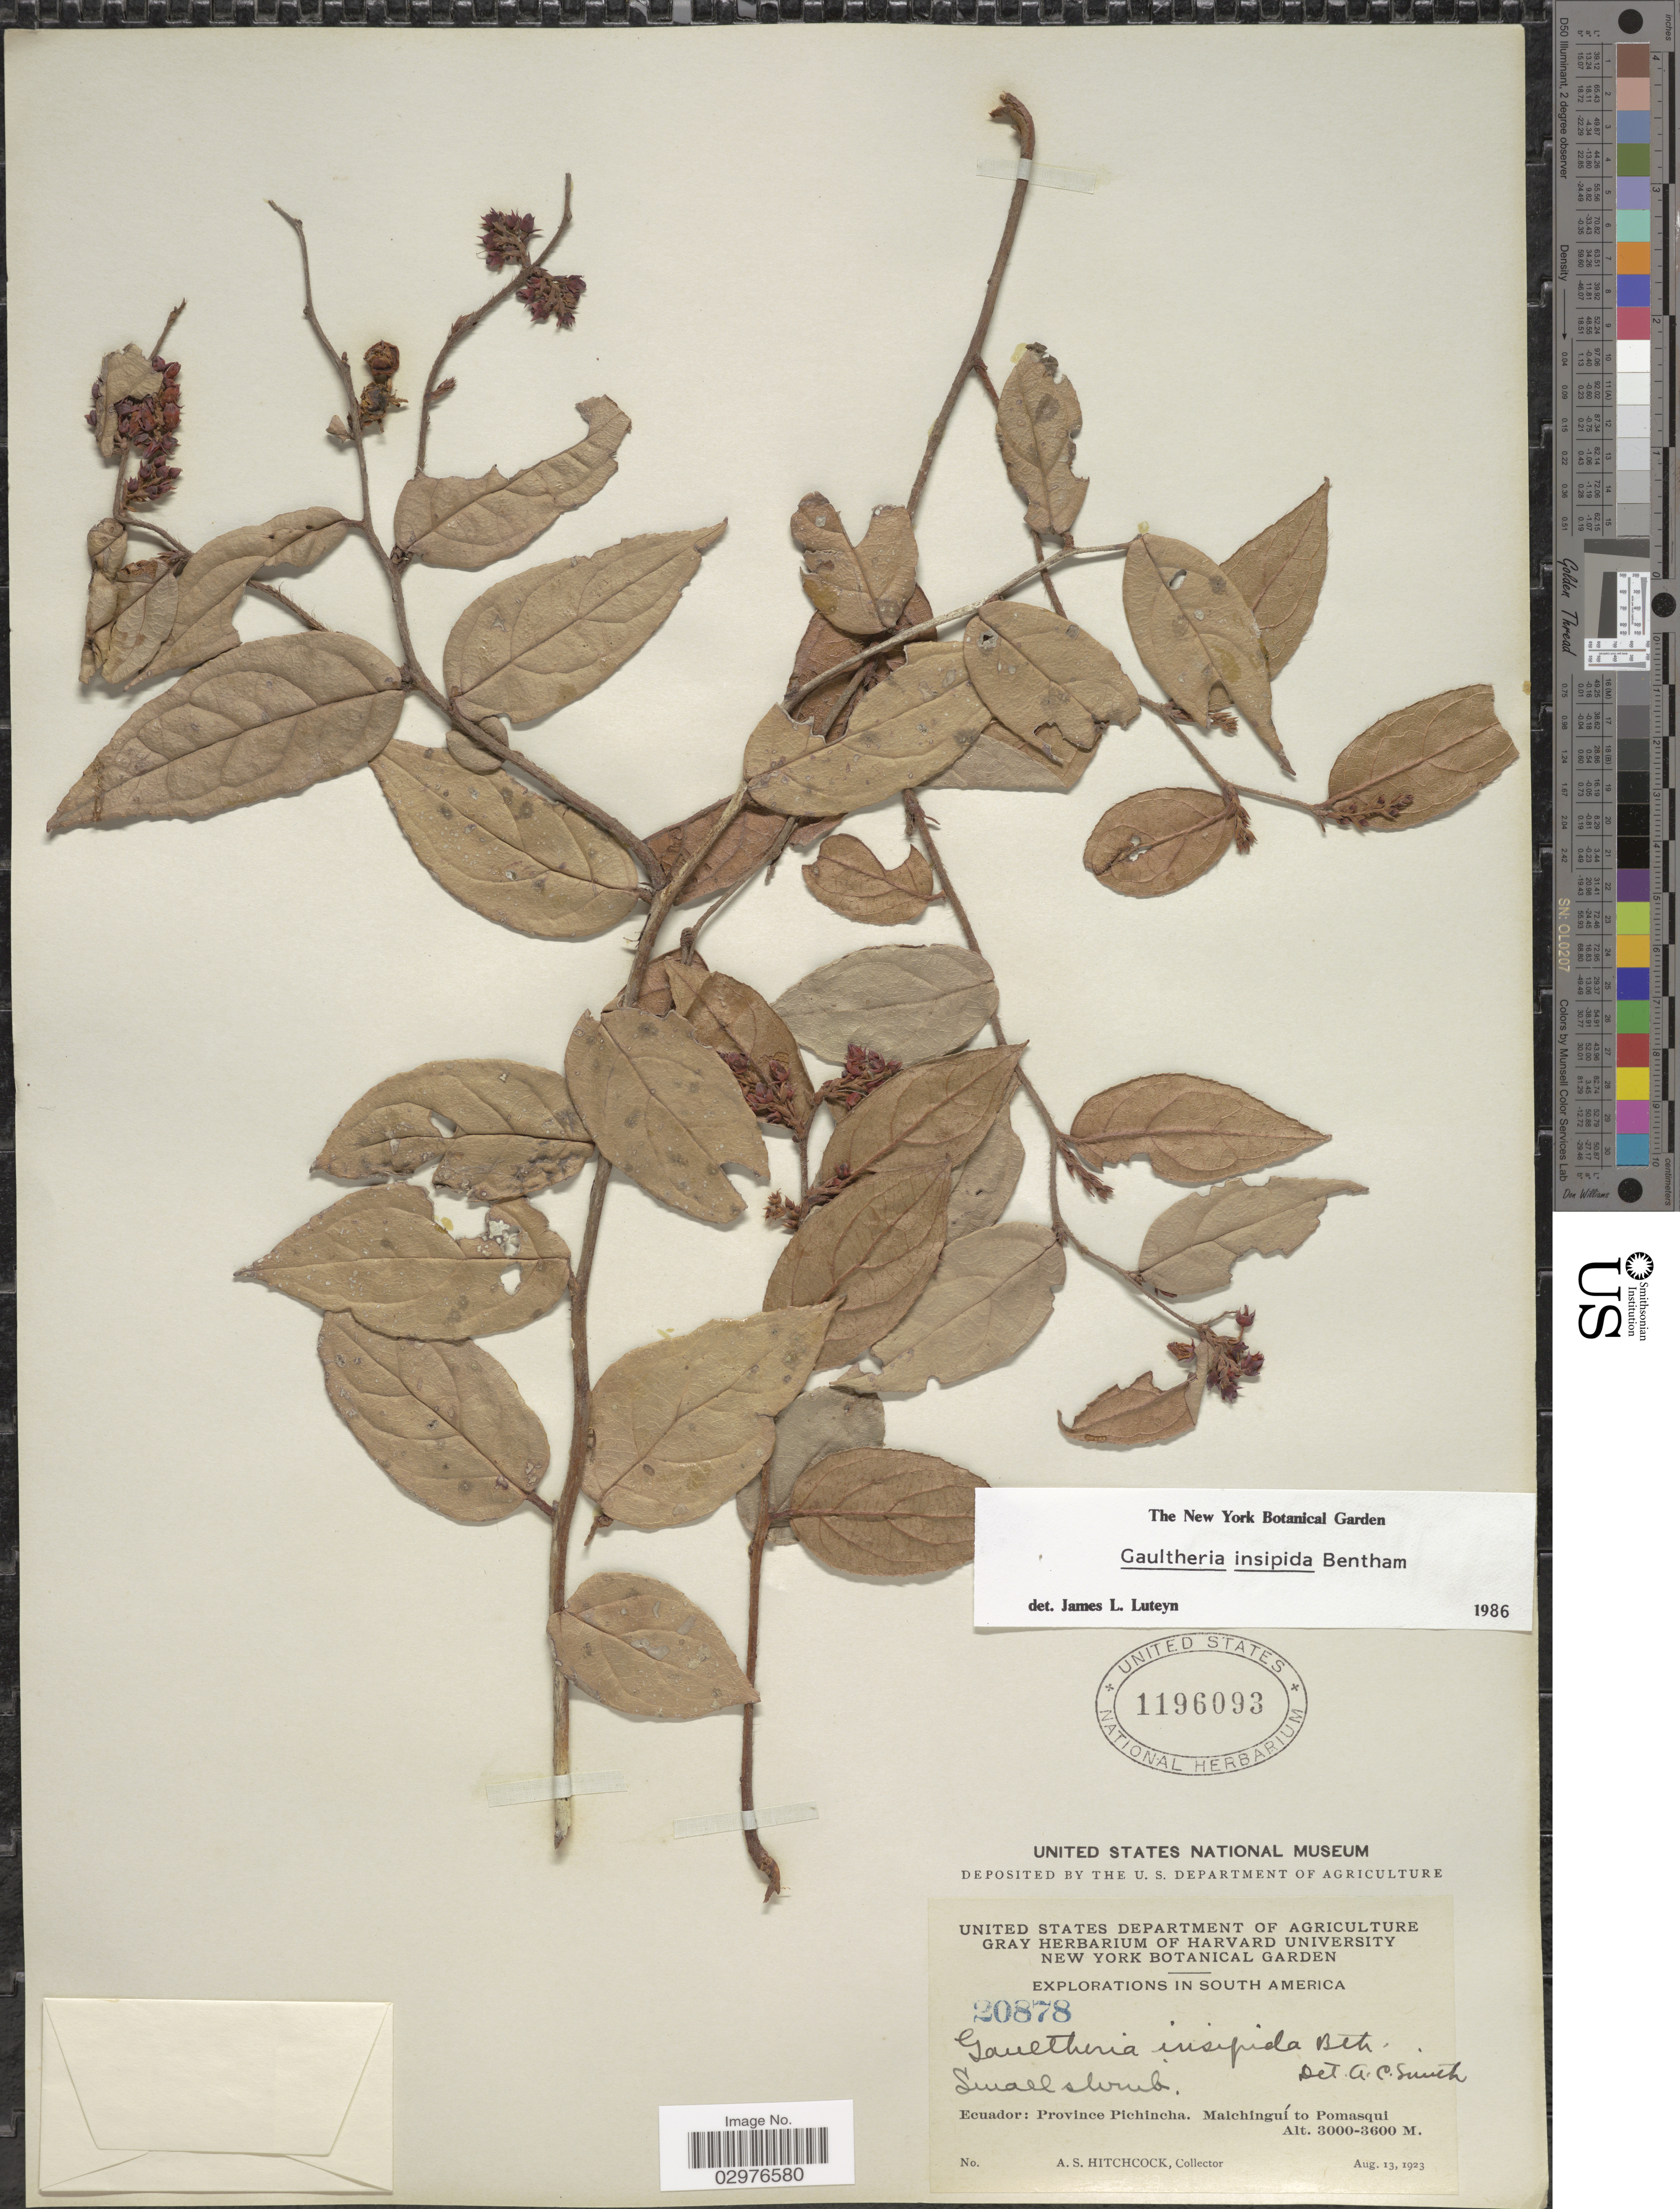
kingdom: Plantae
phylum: Tracheophyta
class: Magnoliopsida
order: Ericales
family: Ericaceae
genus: Gaultheria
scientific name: Gaultheria insipida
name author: Benth.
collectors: A. S. Hitchcock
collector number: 20878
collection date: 1923-08-13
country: Ecuador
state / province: Pichincha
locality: Malchinguí to Pomasqui.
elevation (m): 3000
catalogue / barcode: US 1196093